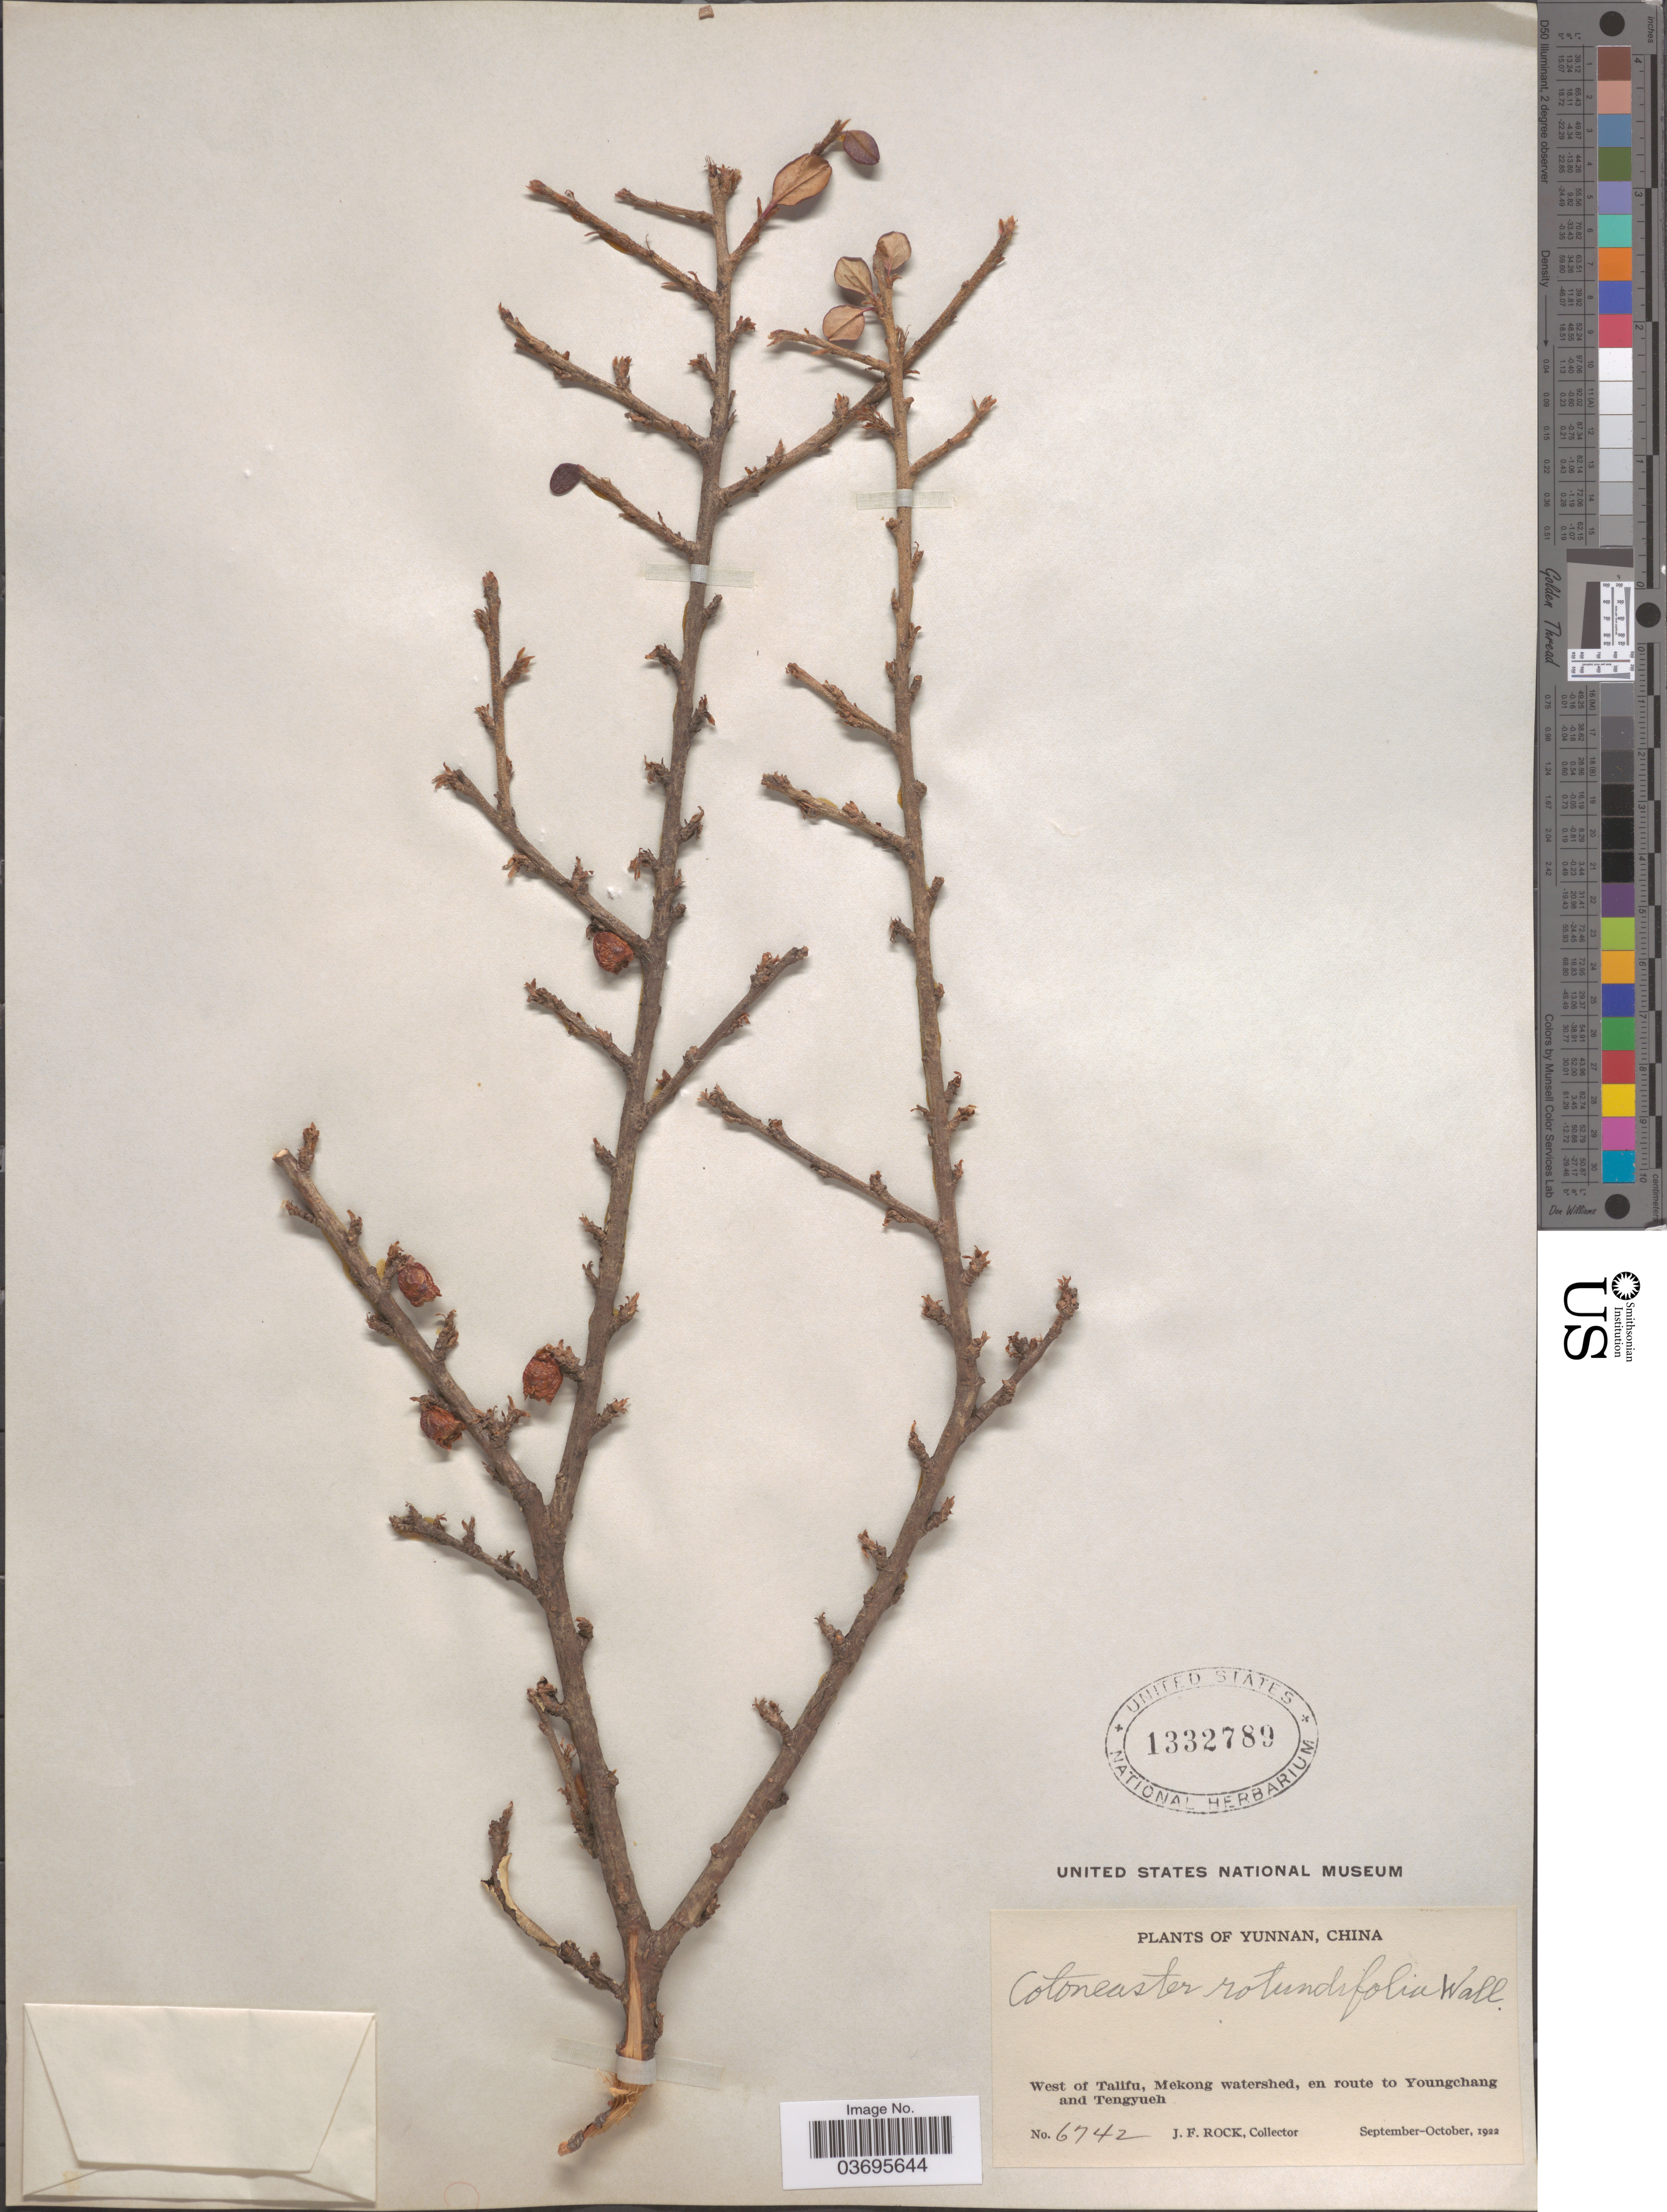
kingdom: Plantae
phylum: Tracheophyta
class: Magnoliopsida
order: Rosales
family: Rosaceae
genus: Cotoneaster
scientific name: Cotoneaster rotundifolius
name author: Wall. ex Lindl.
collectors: J. Rock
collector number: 6742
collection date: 1922-09/1922-10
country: China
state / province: Yunnan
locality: West of Talifu, Mekong watershed, en route to Youngchang and Tengyueh.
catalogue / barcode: US 1332789